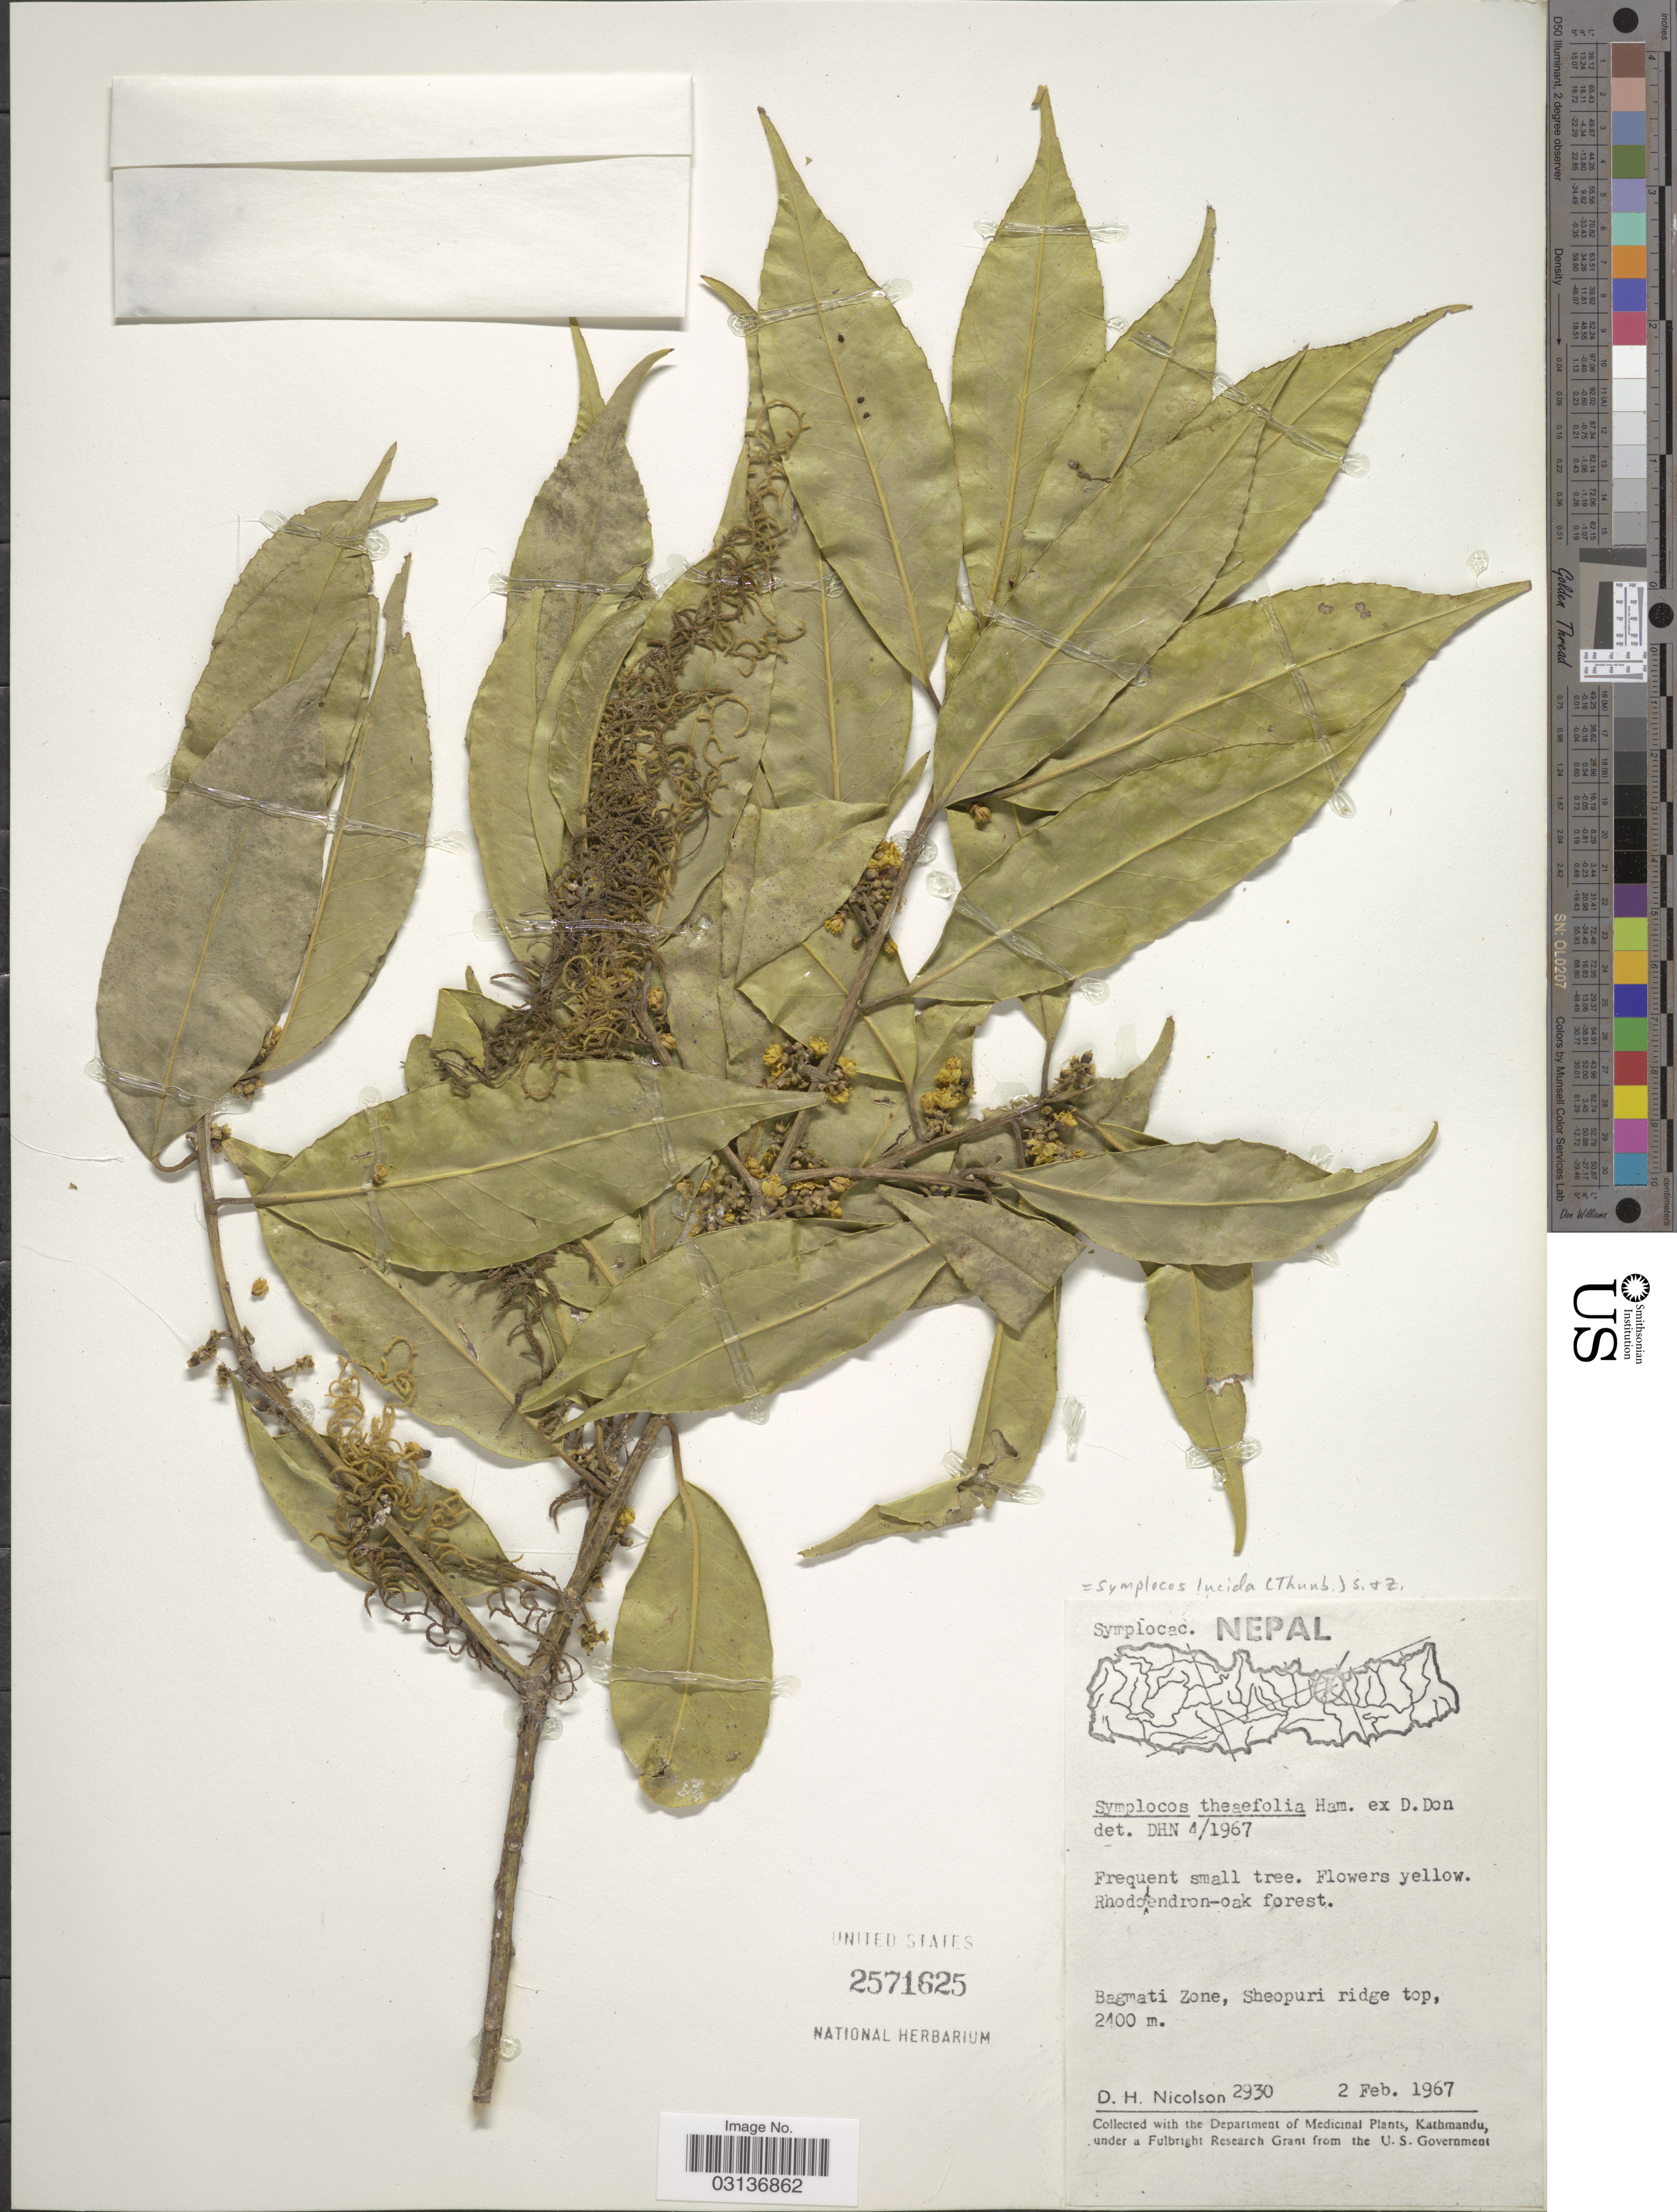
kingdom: Plantae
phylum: Tracheophyta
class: Magnoliopsida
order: Ericales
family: Symplocaceae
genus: Symplocos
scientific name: Symplocos lucida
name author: (Thurb.) Siebold & Zucc.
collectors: D. H. Nicolson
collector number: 2930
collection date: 1967-02-02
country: Nepal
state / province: Bagmati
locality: Bagmati Zone, Sheopuri ridge top.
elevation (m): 2400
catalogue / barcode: US 2571625